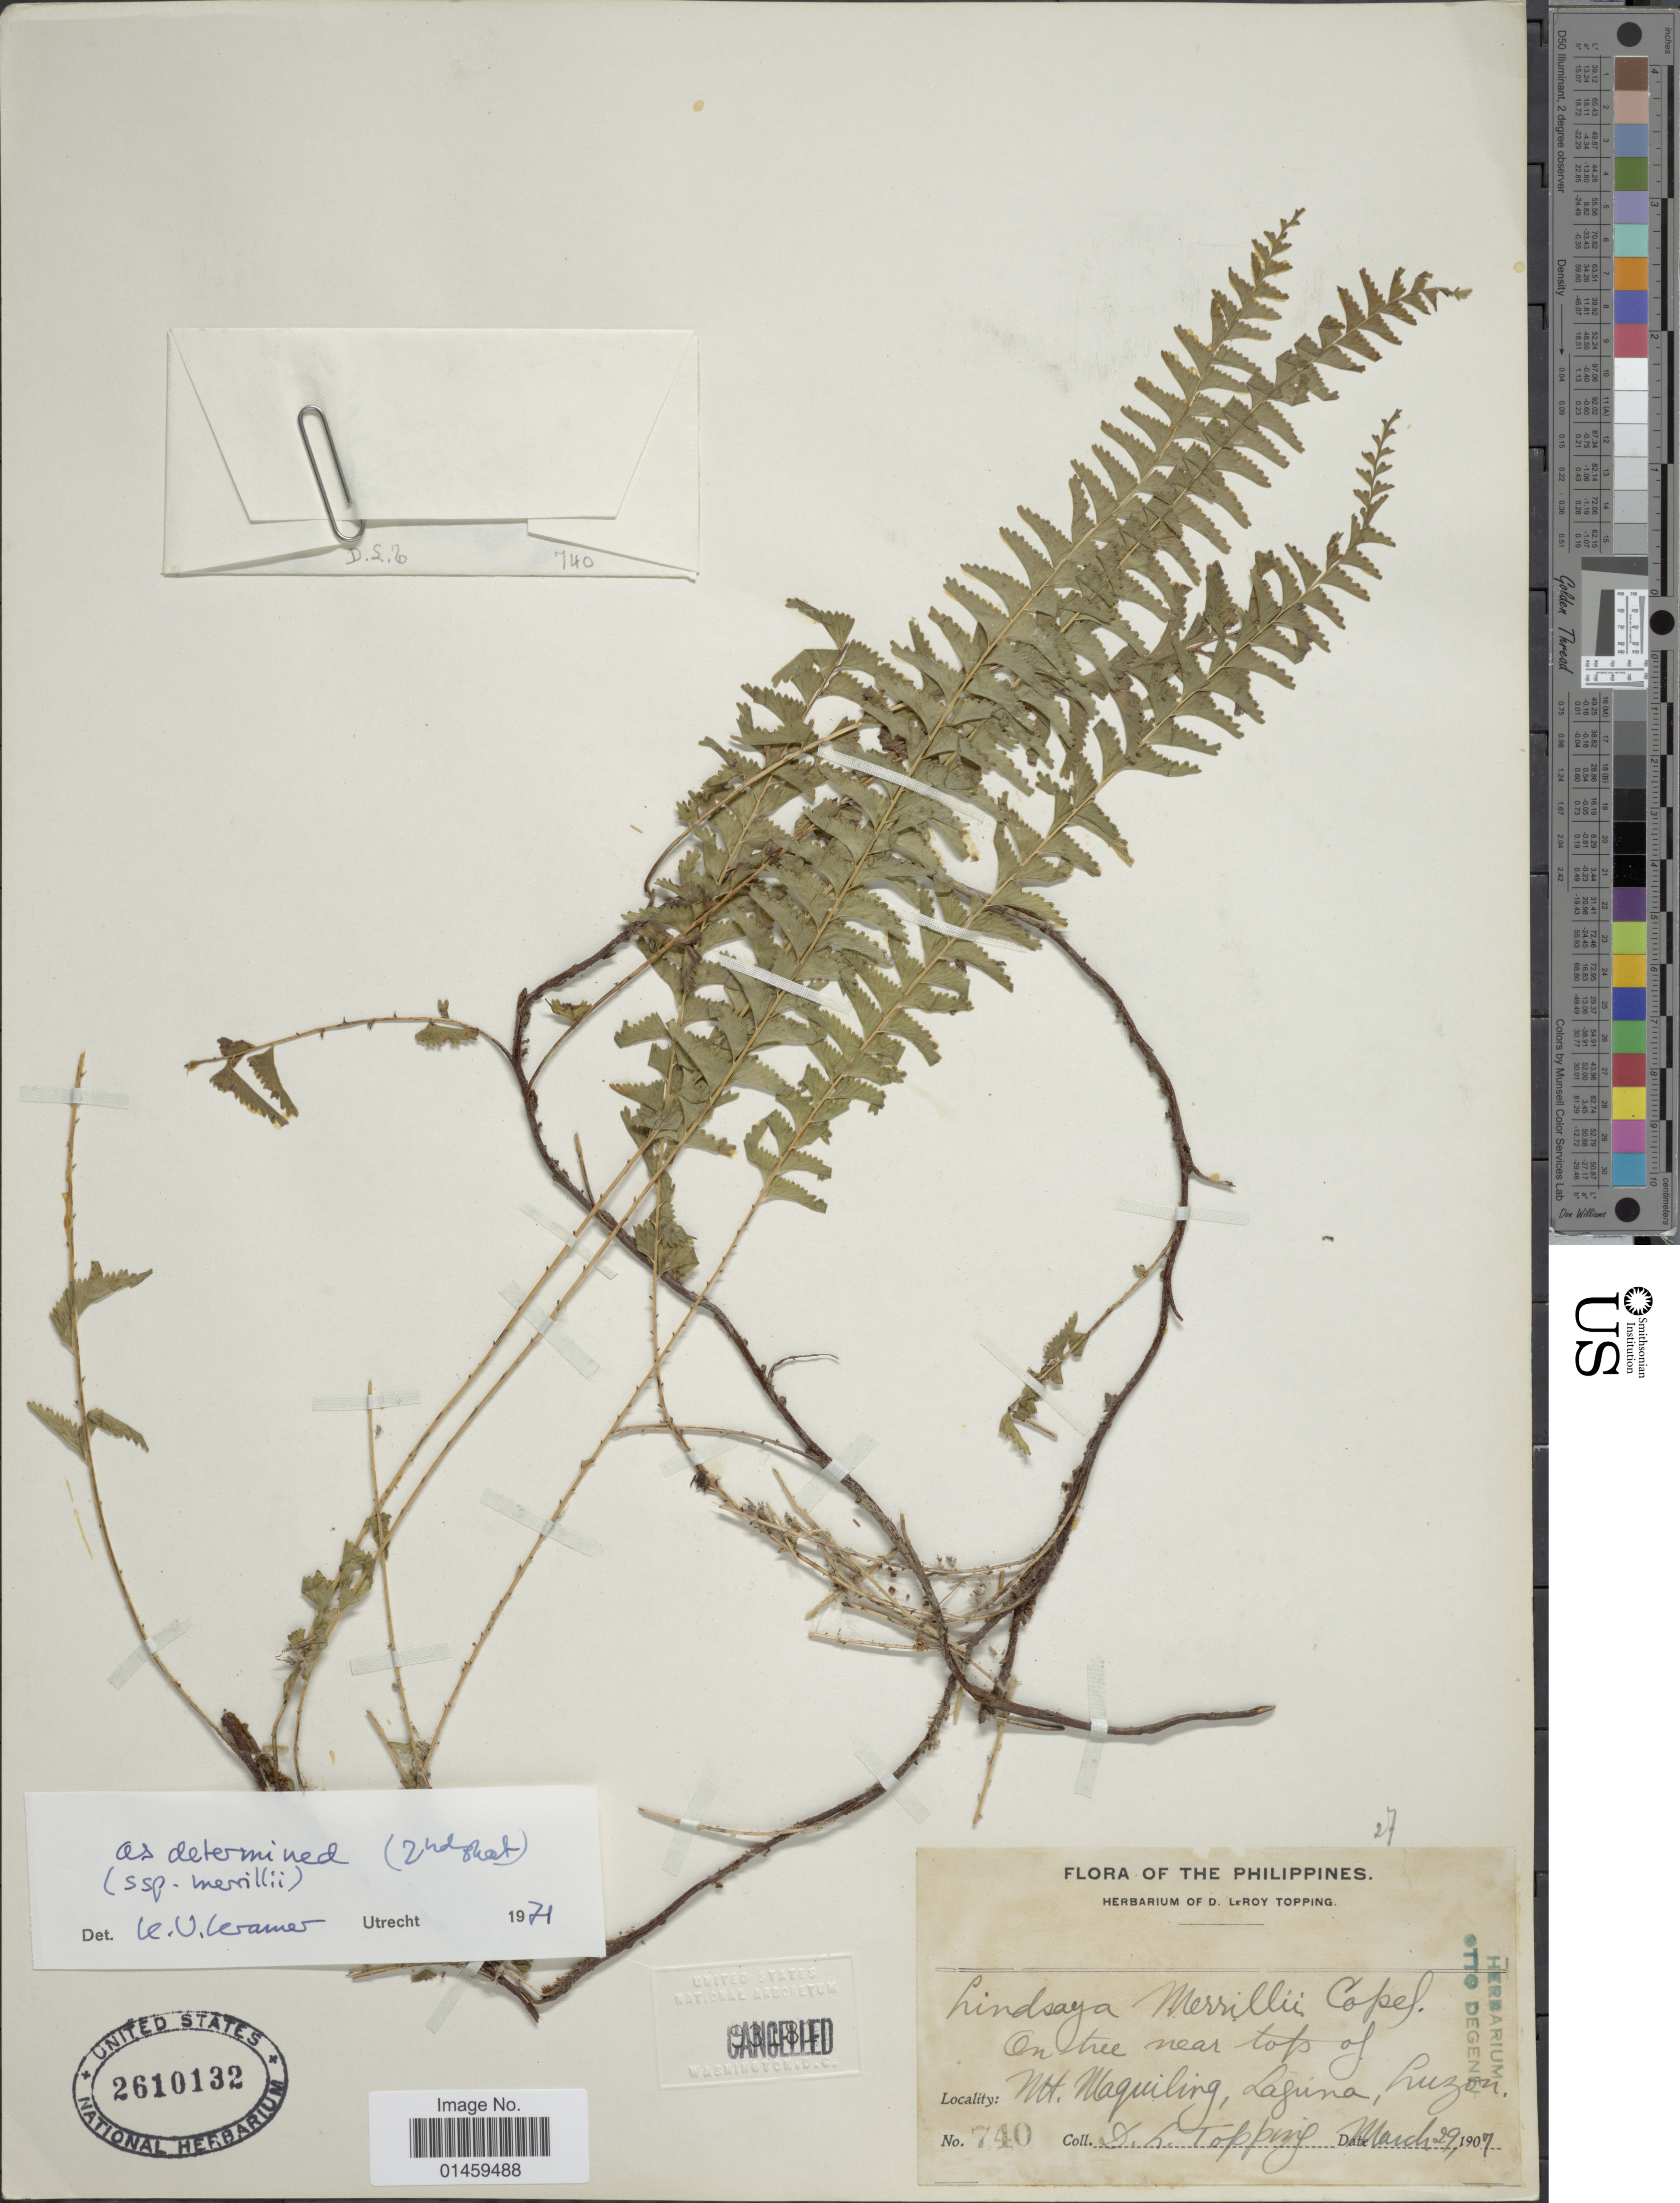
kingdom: Plantae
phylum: Tracheophyta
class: Polypodiopsida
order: Polypodiales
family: Lindsaeaceae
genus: Lindsaea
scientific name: Lindsaea merrillii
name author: Copel. in Perkins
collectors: D. L. Topping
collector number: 740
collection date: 1907-03-29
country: Philippines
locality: On tree near top of Mt. Maquiling, Laguna, Luzon.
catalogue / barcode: US 2610132